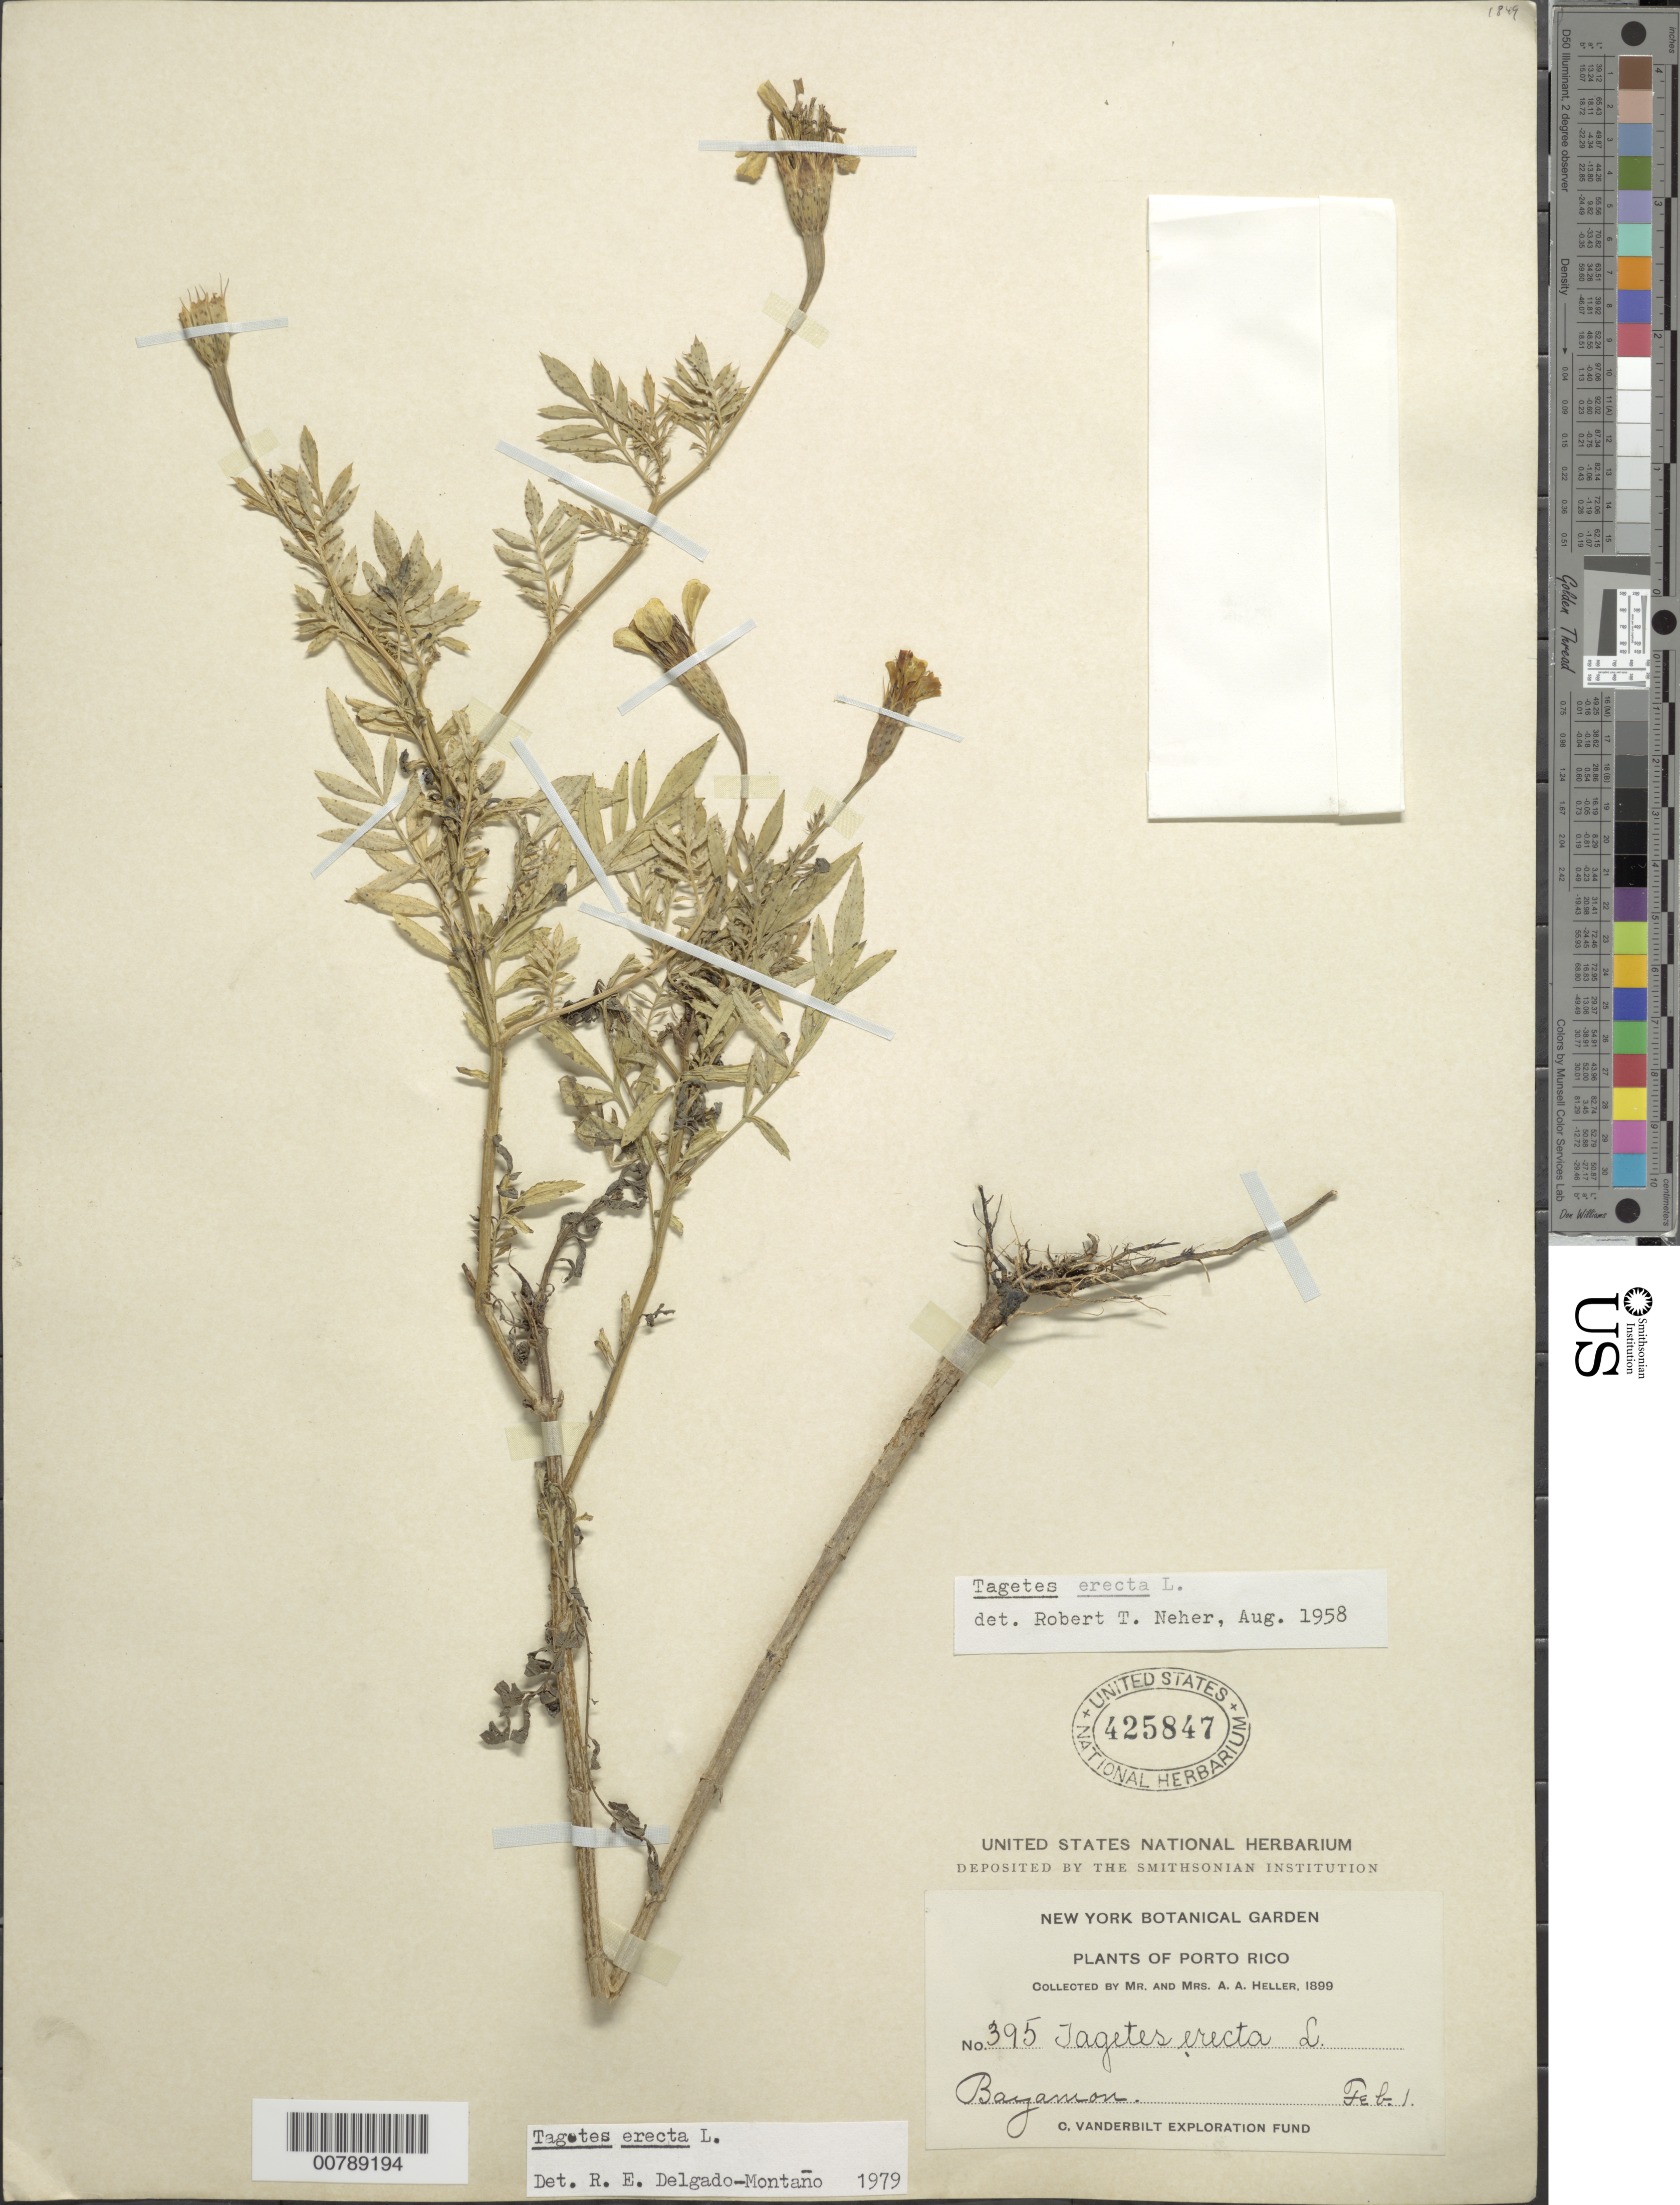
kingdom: Plantae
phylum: Tracheophyta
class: Magnoliopsida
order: Asterales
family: Asteraceae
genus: Tagetes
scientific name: Tagetes erecta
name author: L.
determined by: Delgado-Montano, R. E.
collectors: A. A. Heller & P. Heller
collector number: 395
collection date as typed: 01 Feb 1899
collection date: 1899-02-01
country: Puerto Rico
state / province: Bayamón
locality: Bayamon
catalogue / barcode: US 425847